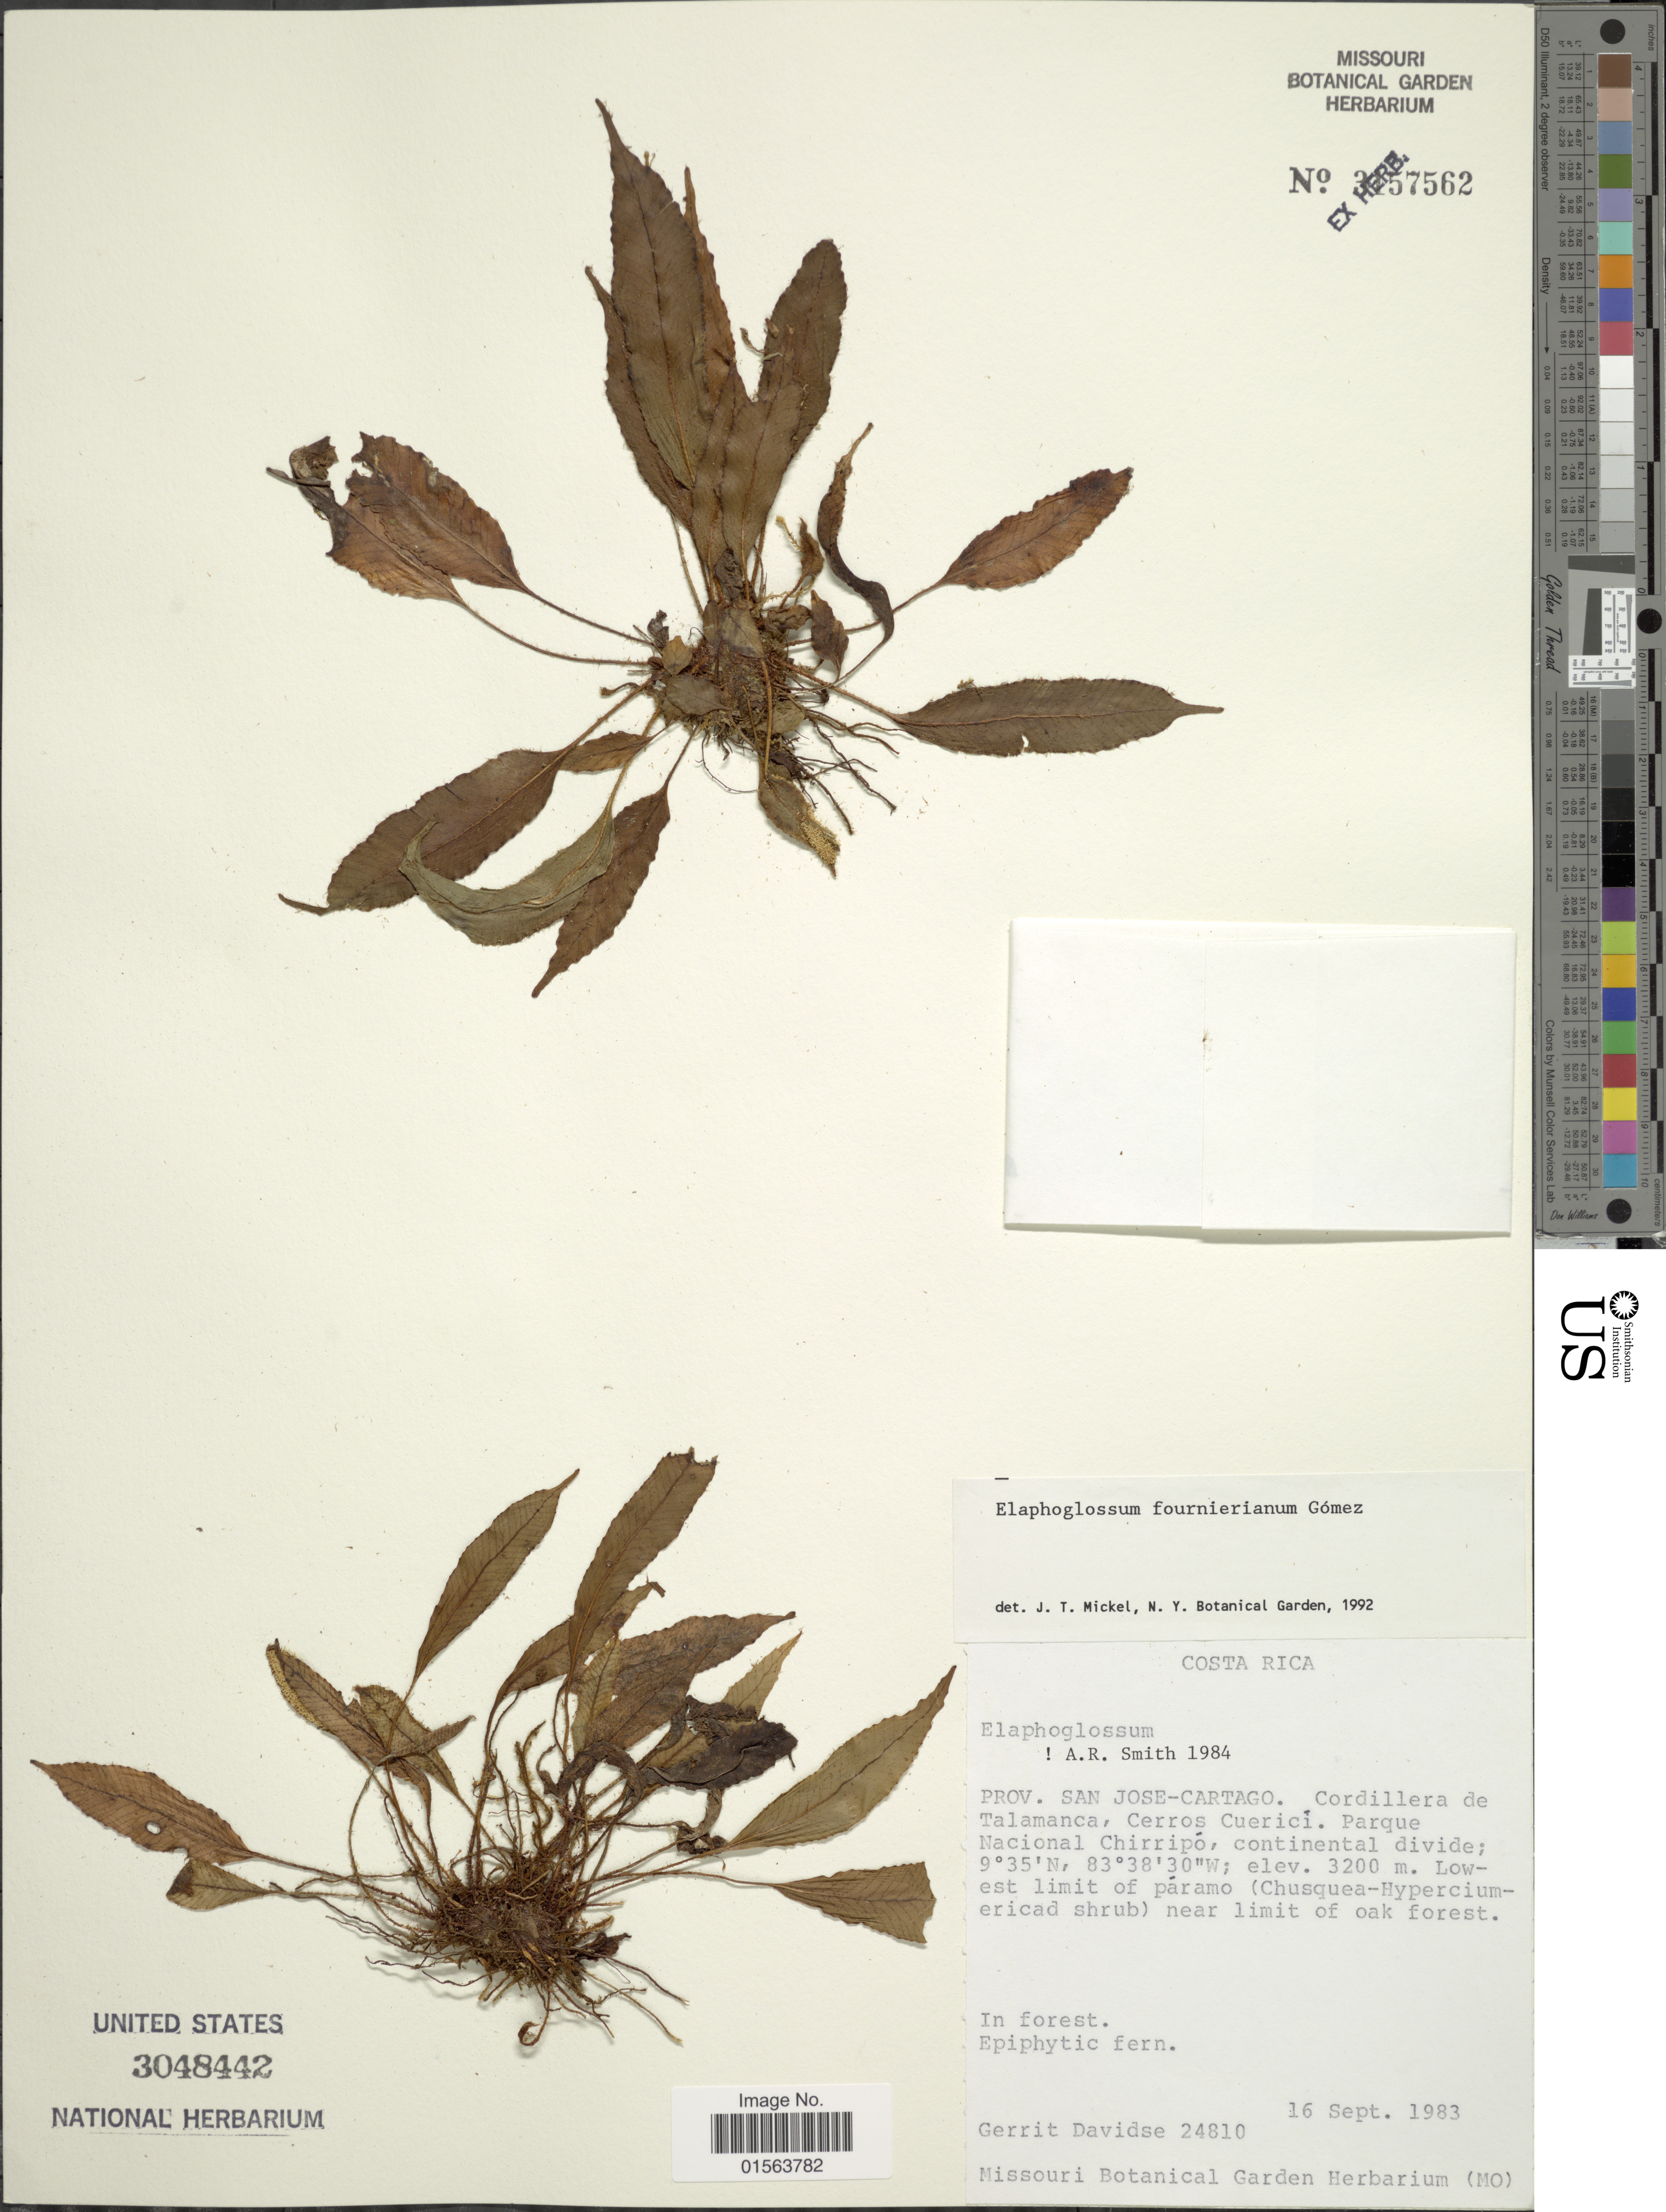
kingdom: Plantae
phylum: Tracheophyta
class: Polypodiopsida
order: Polypodiales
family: Dryopteridaceae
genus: Elaphoglossum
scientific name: Elaphoglossum fournierianum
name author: L.D. Gómez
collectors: G. Davidse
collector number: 24810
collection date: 1983-09-16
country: Costa Rica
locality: Prov. San Jose-Cartago, Cordillera de Talamanca, Cerros Cuerici, Parque Nacional Chirripo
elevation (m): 3200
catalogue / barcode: US 3048442